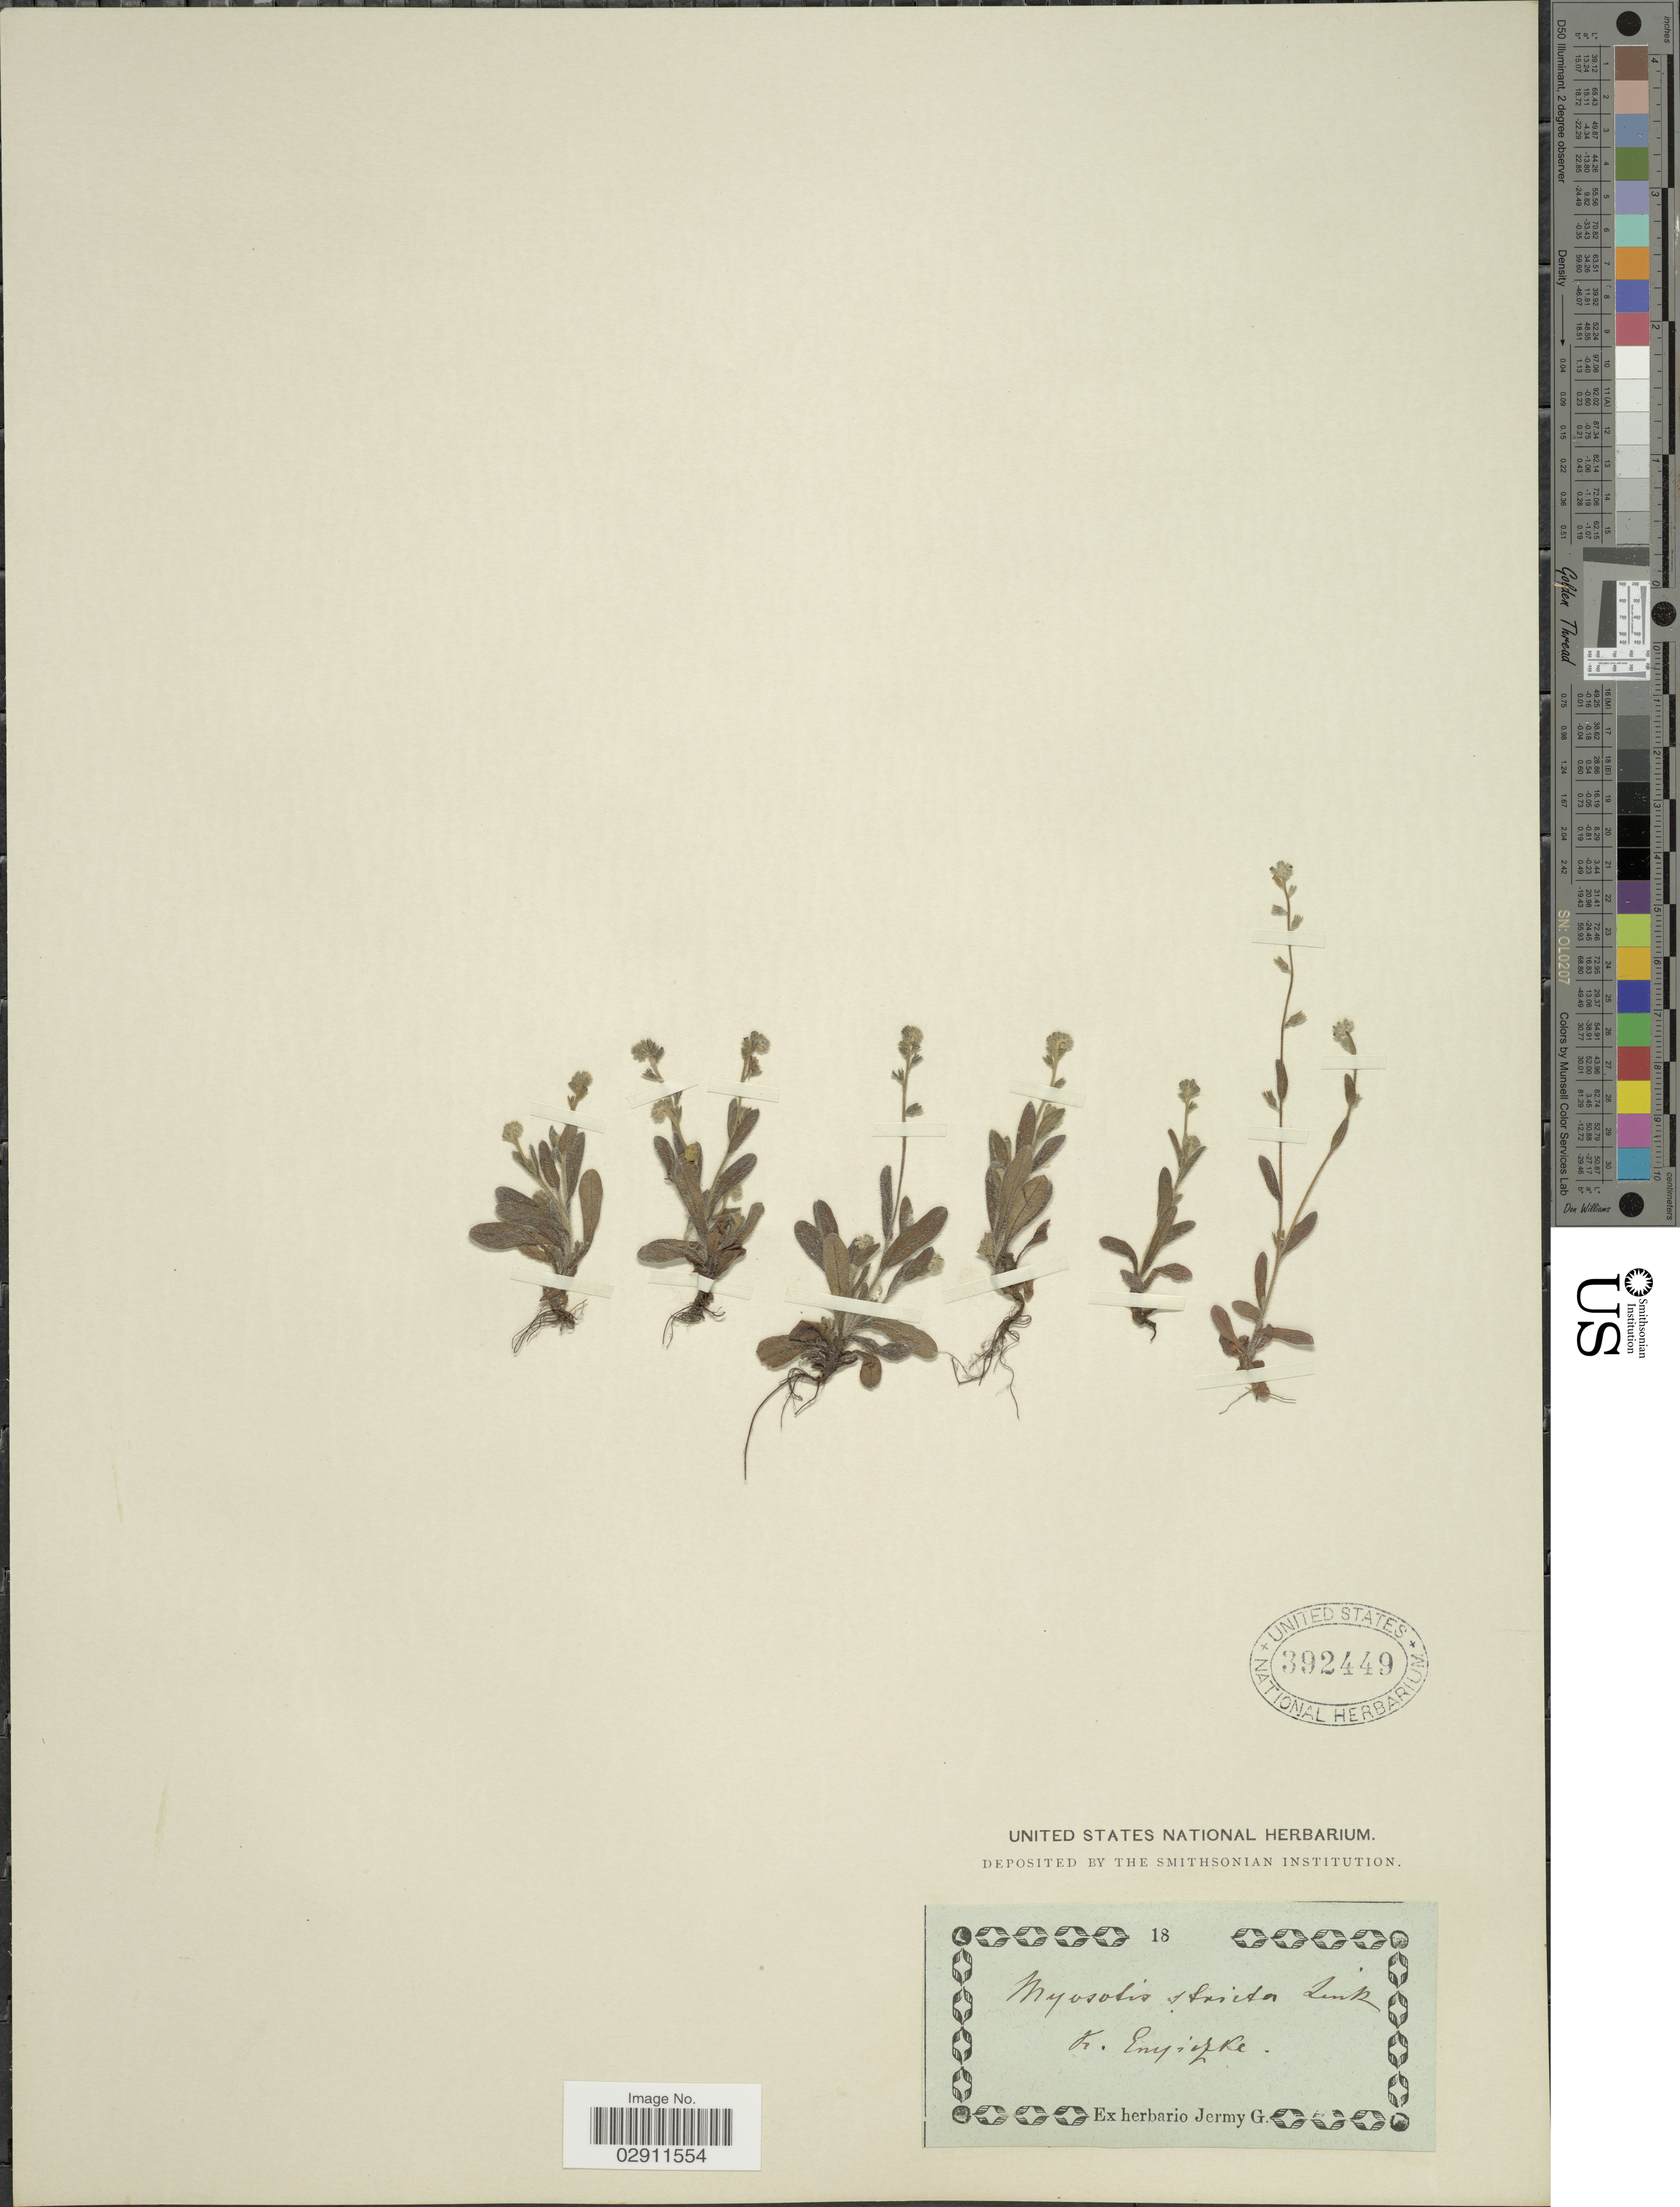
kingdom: Plantae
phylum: Tracheophyta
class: Magnoliopsida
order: Boraginales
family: Boraginaceae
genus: Myosotis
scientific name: Myosotis stricta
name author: Link ex Roem. & Schult.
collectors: ex herb. G. Jermy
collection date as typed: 18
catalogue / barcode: US 392449